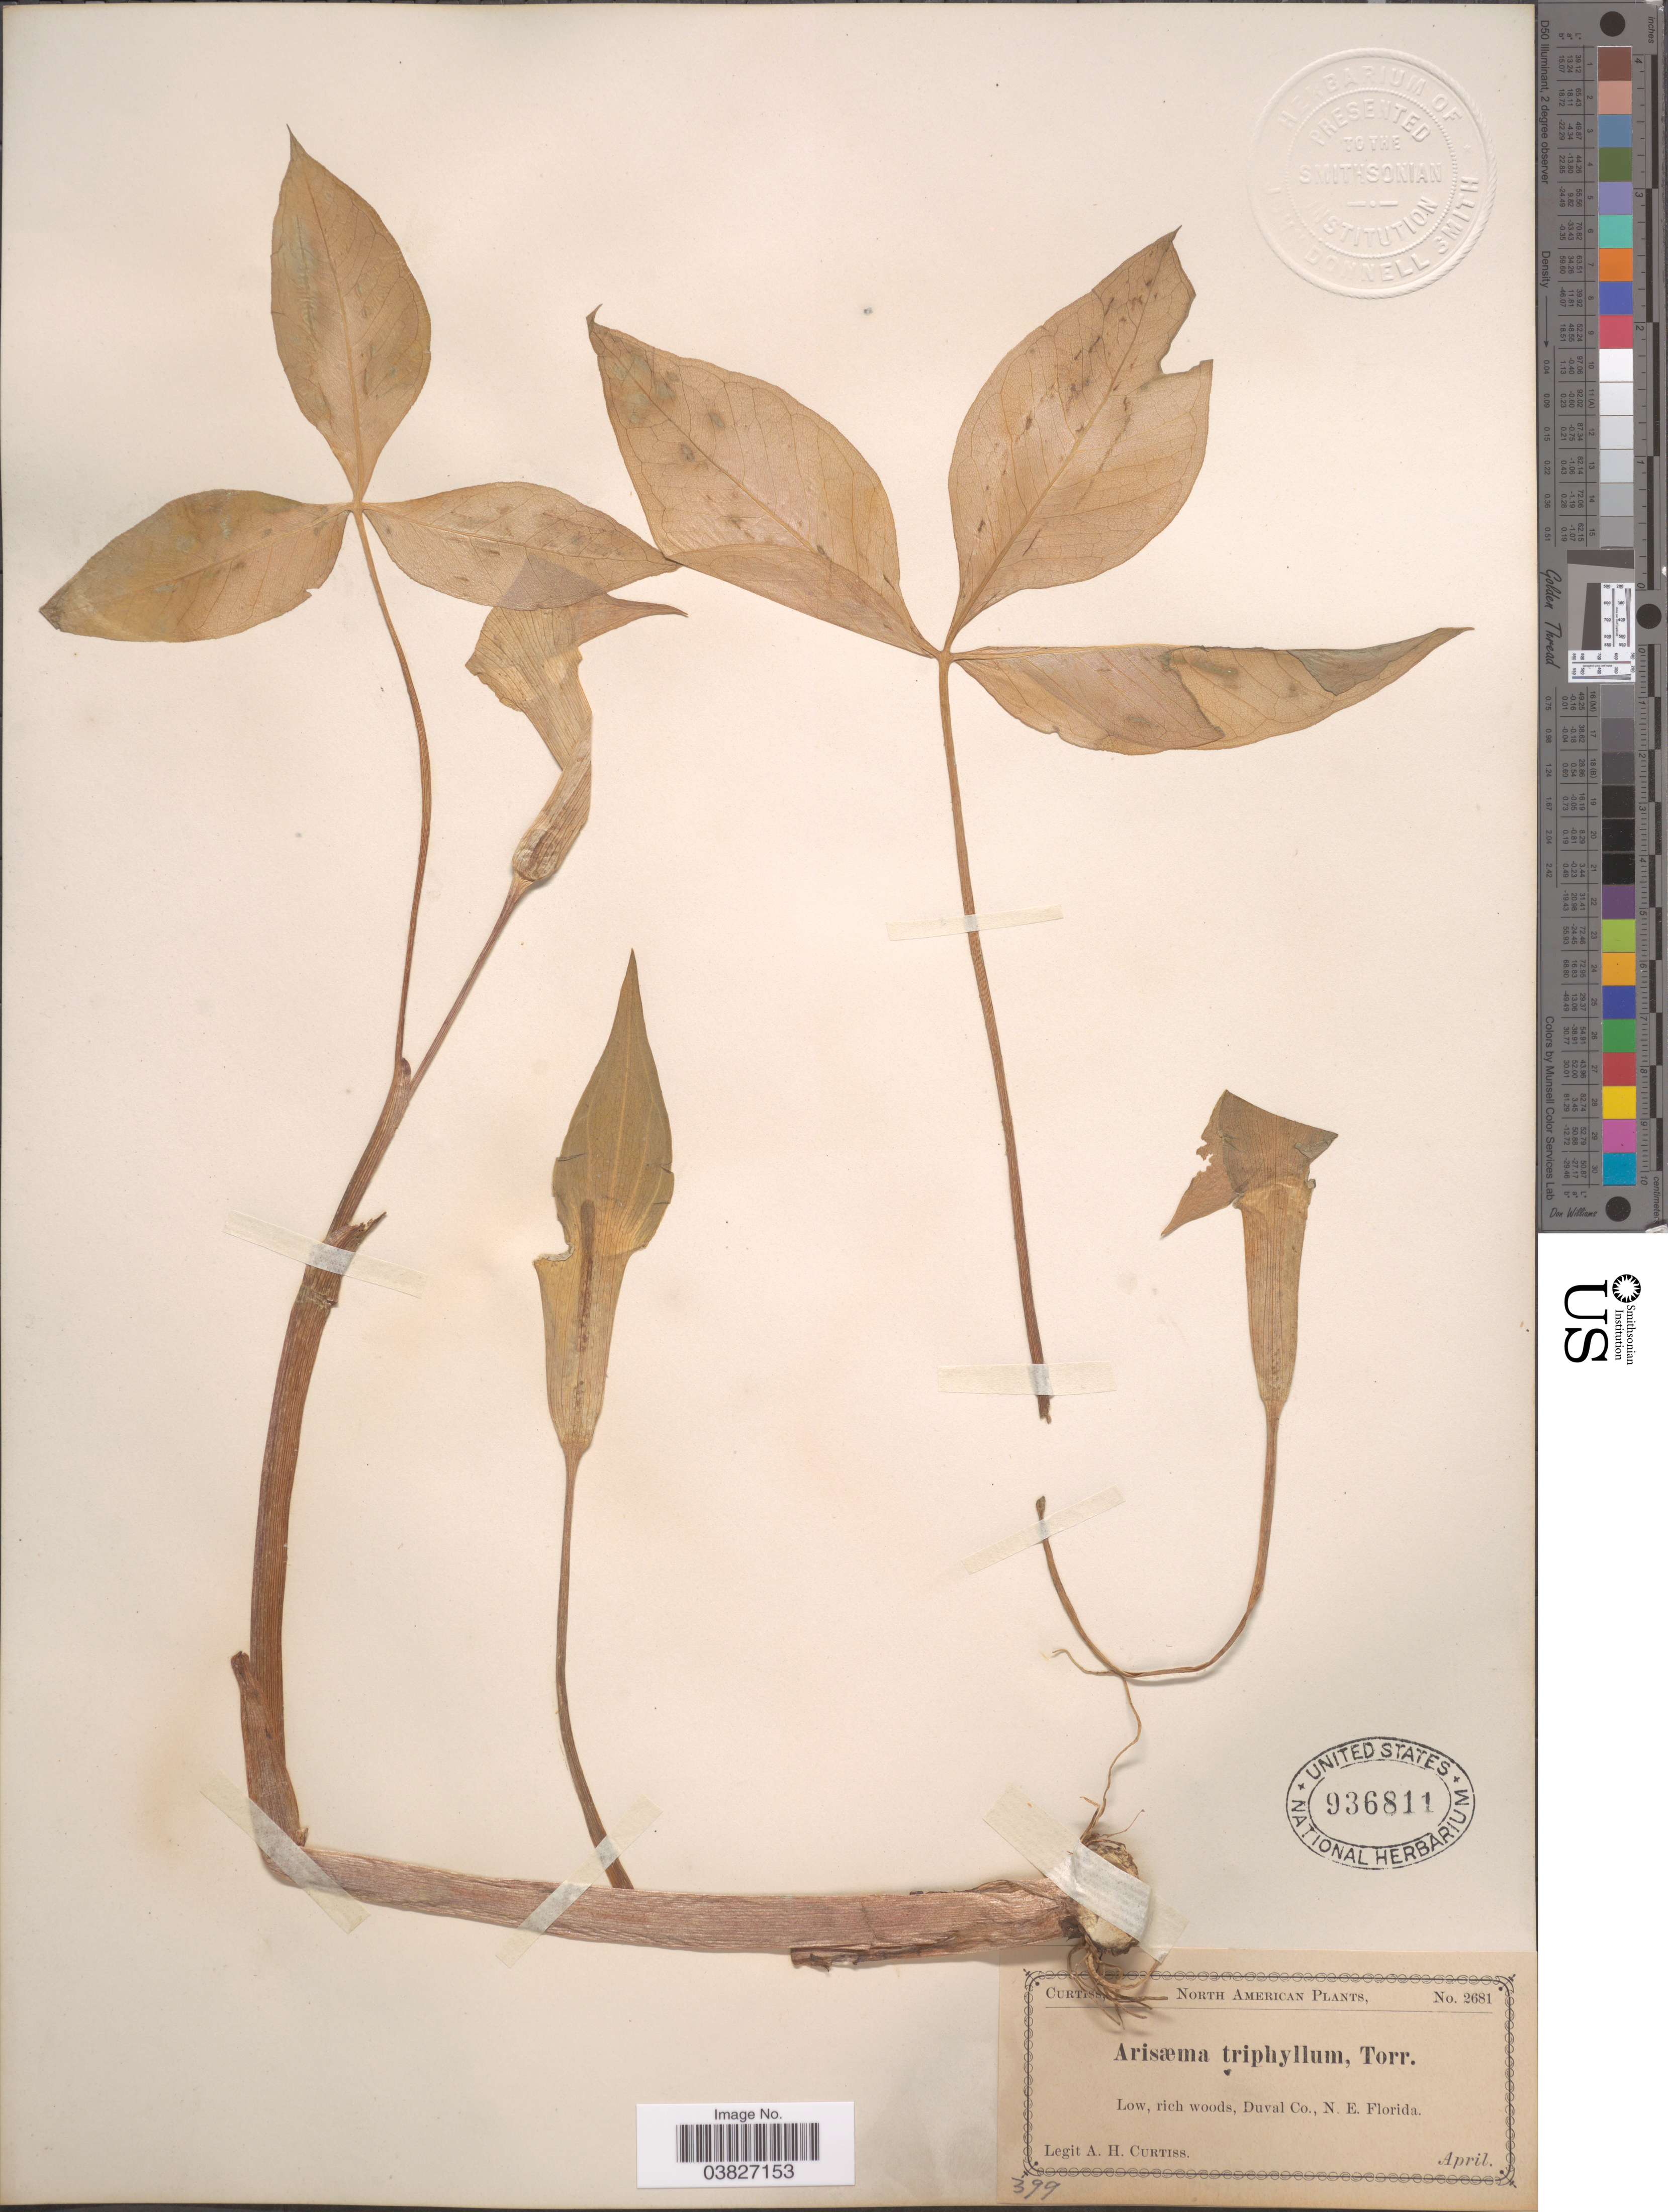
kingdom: Plantae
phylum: Tracheophyta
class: Liliopsida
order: Alismatales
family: Araceae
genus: Arisaema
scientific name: Arisaema triphyllum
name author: (L.) Schott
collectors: A. H. Curtiss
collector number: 2681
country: United States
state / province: Florida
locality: Duval Co., N. E. Florida.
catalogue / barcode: US 936811